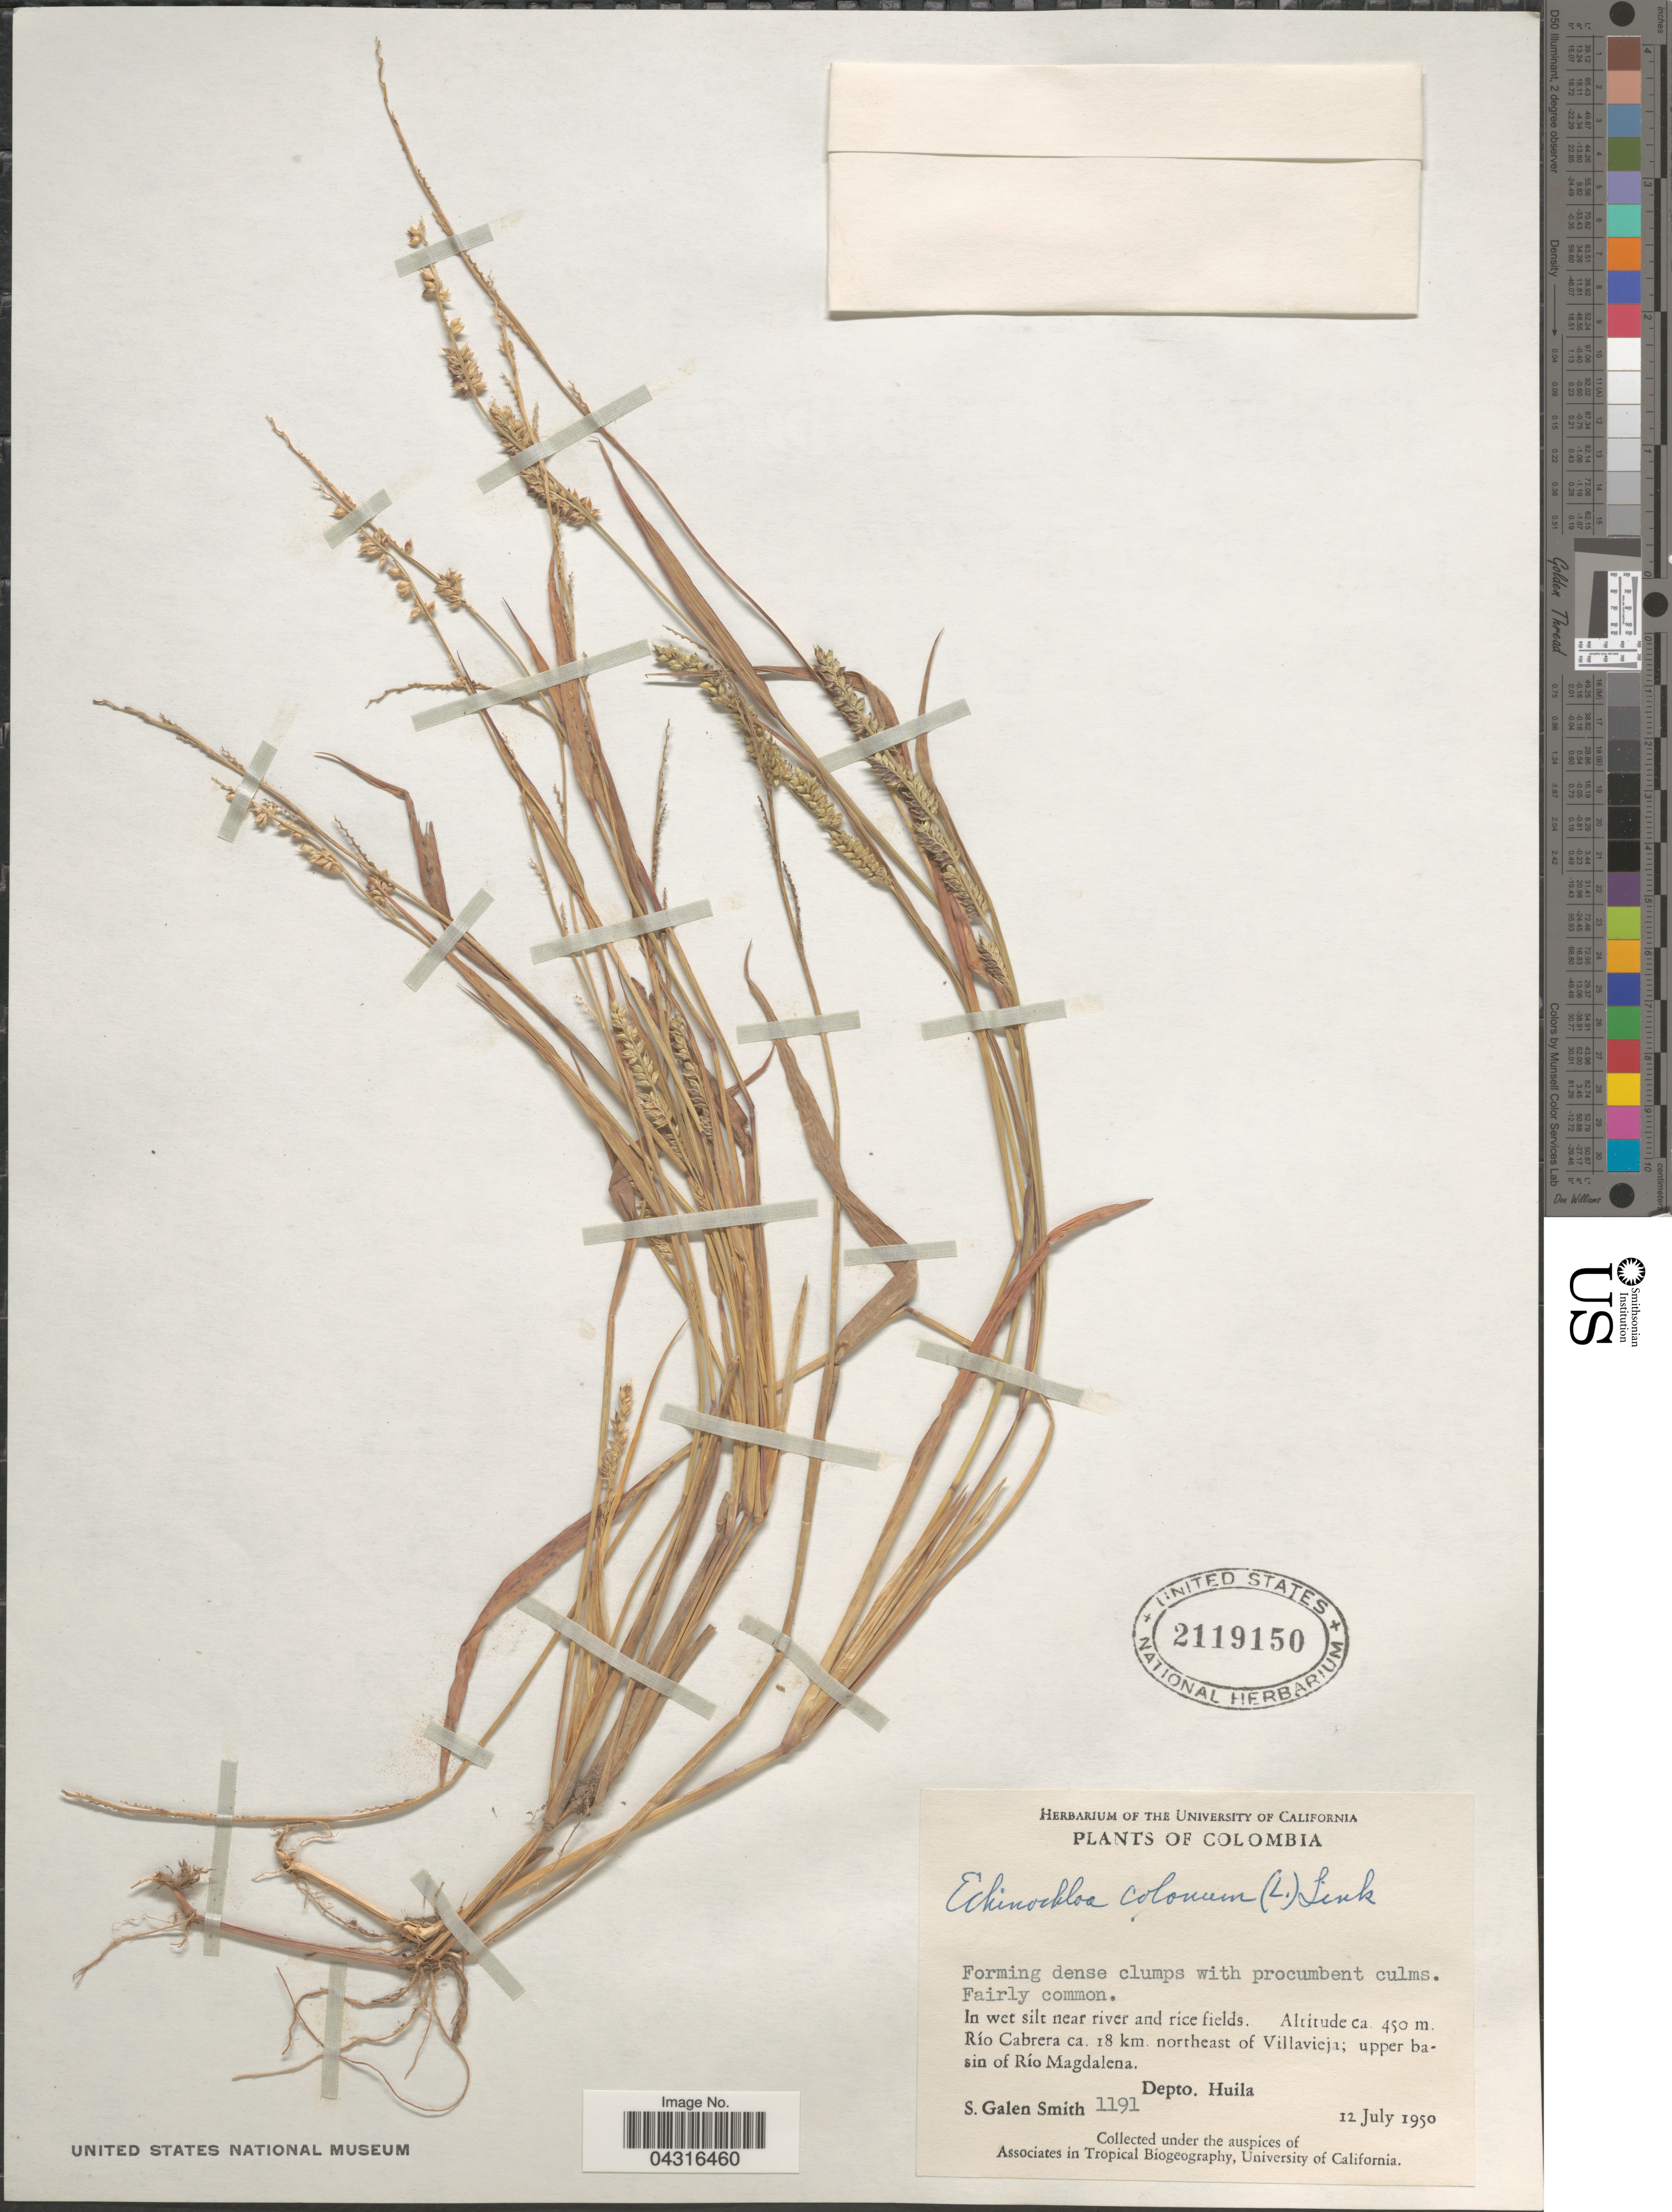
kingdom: Plantae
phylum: Tracheophyta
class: Liliopsida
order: Poales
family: Poaceae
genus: Echinochloa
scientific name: Echinochloa colona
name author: (L.) Link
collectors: S. G. Smith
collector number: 1191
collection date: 1950-07-12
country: Colombia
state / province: Huila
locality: Río Cabrera ca. 18 km. northeast of Villavieja; upper basin of Río Magdalena. Depto. Huila.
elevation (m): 450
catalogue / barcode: US 2119150